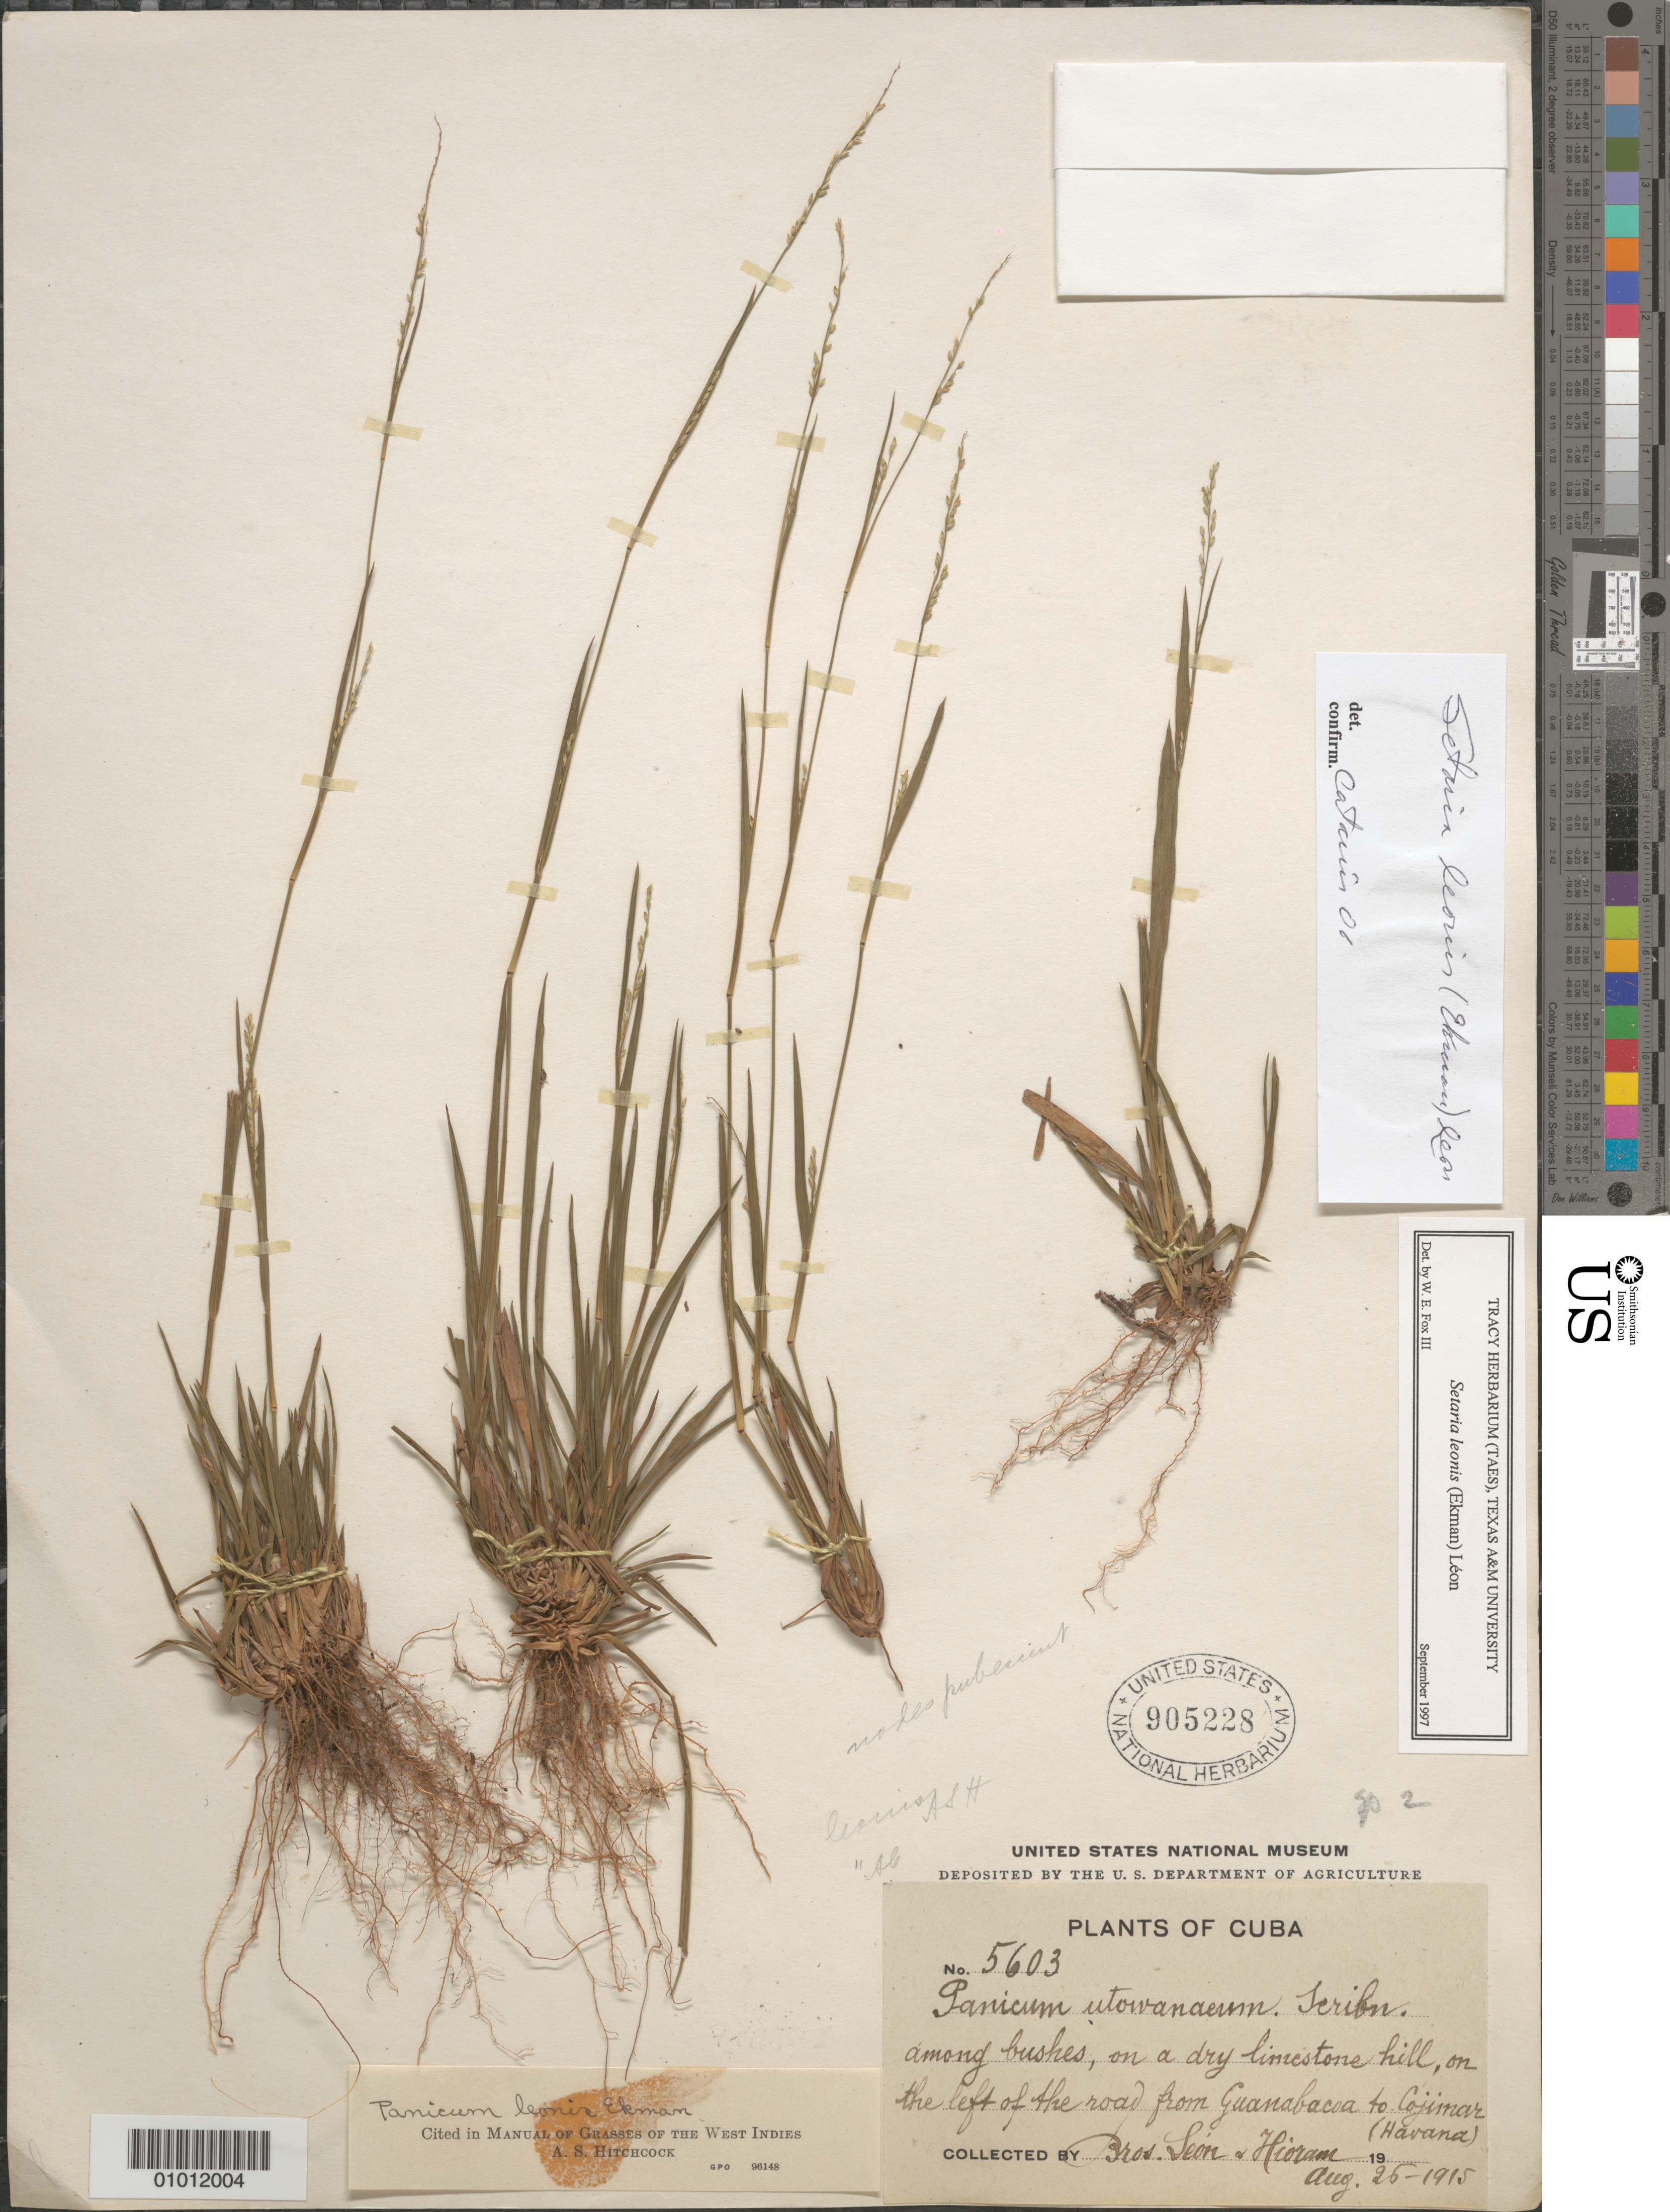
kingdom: Plantae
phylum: Tracheophyta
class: Liliopsida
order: Poales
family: Poaceae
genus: Setaria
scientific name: Setaria leonis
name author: (Ekman) León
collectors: Bro. León & Bro. Hioram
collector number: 5603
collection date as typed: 26 Aug 1915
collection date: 1915-08-26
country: Cuba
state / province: La Habana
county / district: Municipio Guanabacoa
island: Cuba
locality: On the left of the road from Guanabacoa to Cojimar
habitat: Among bushes, on a dry limestone hill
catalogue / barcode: US 905228